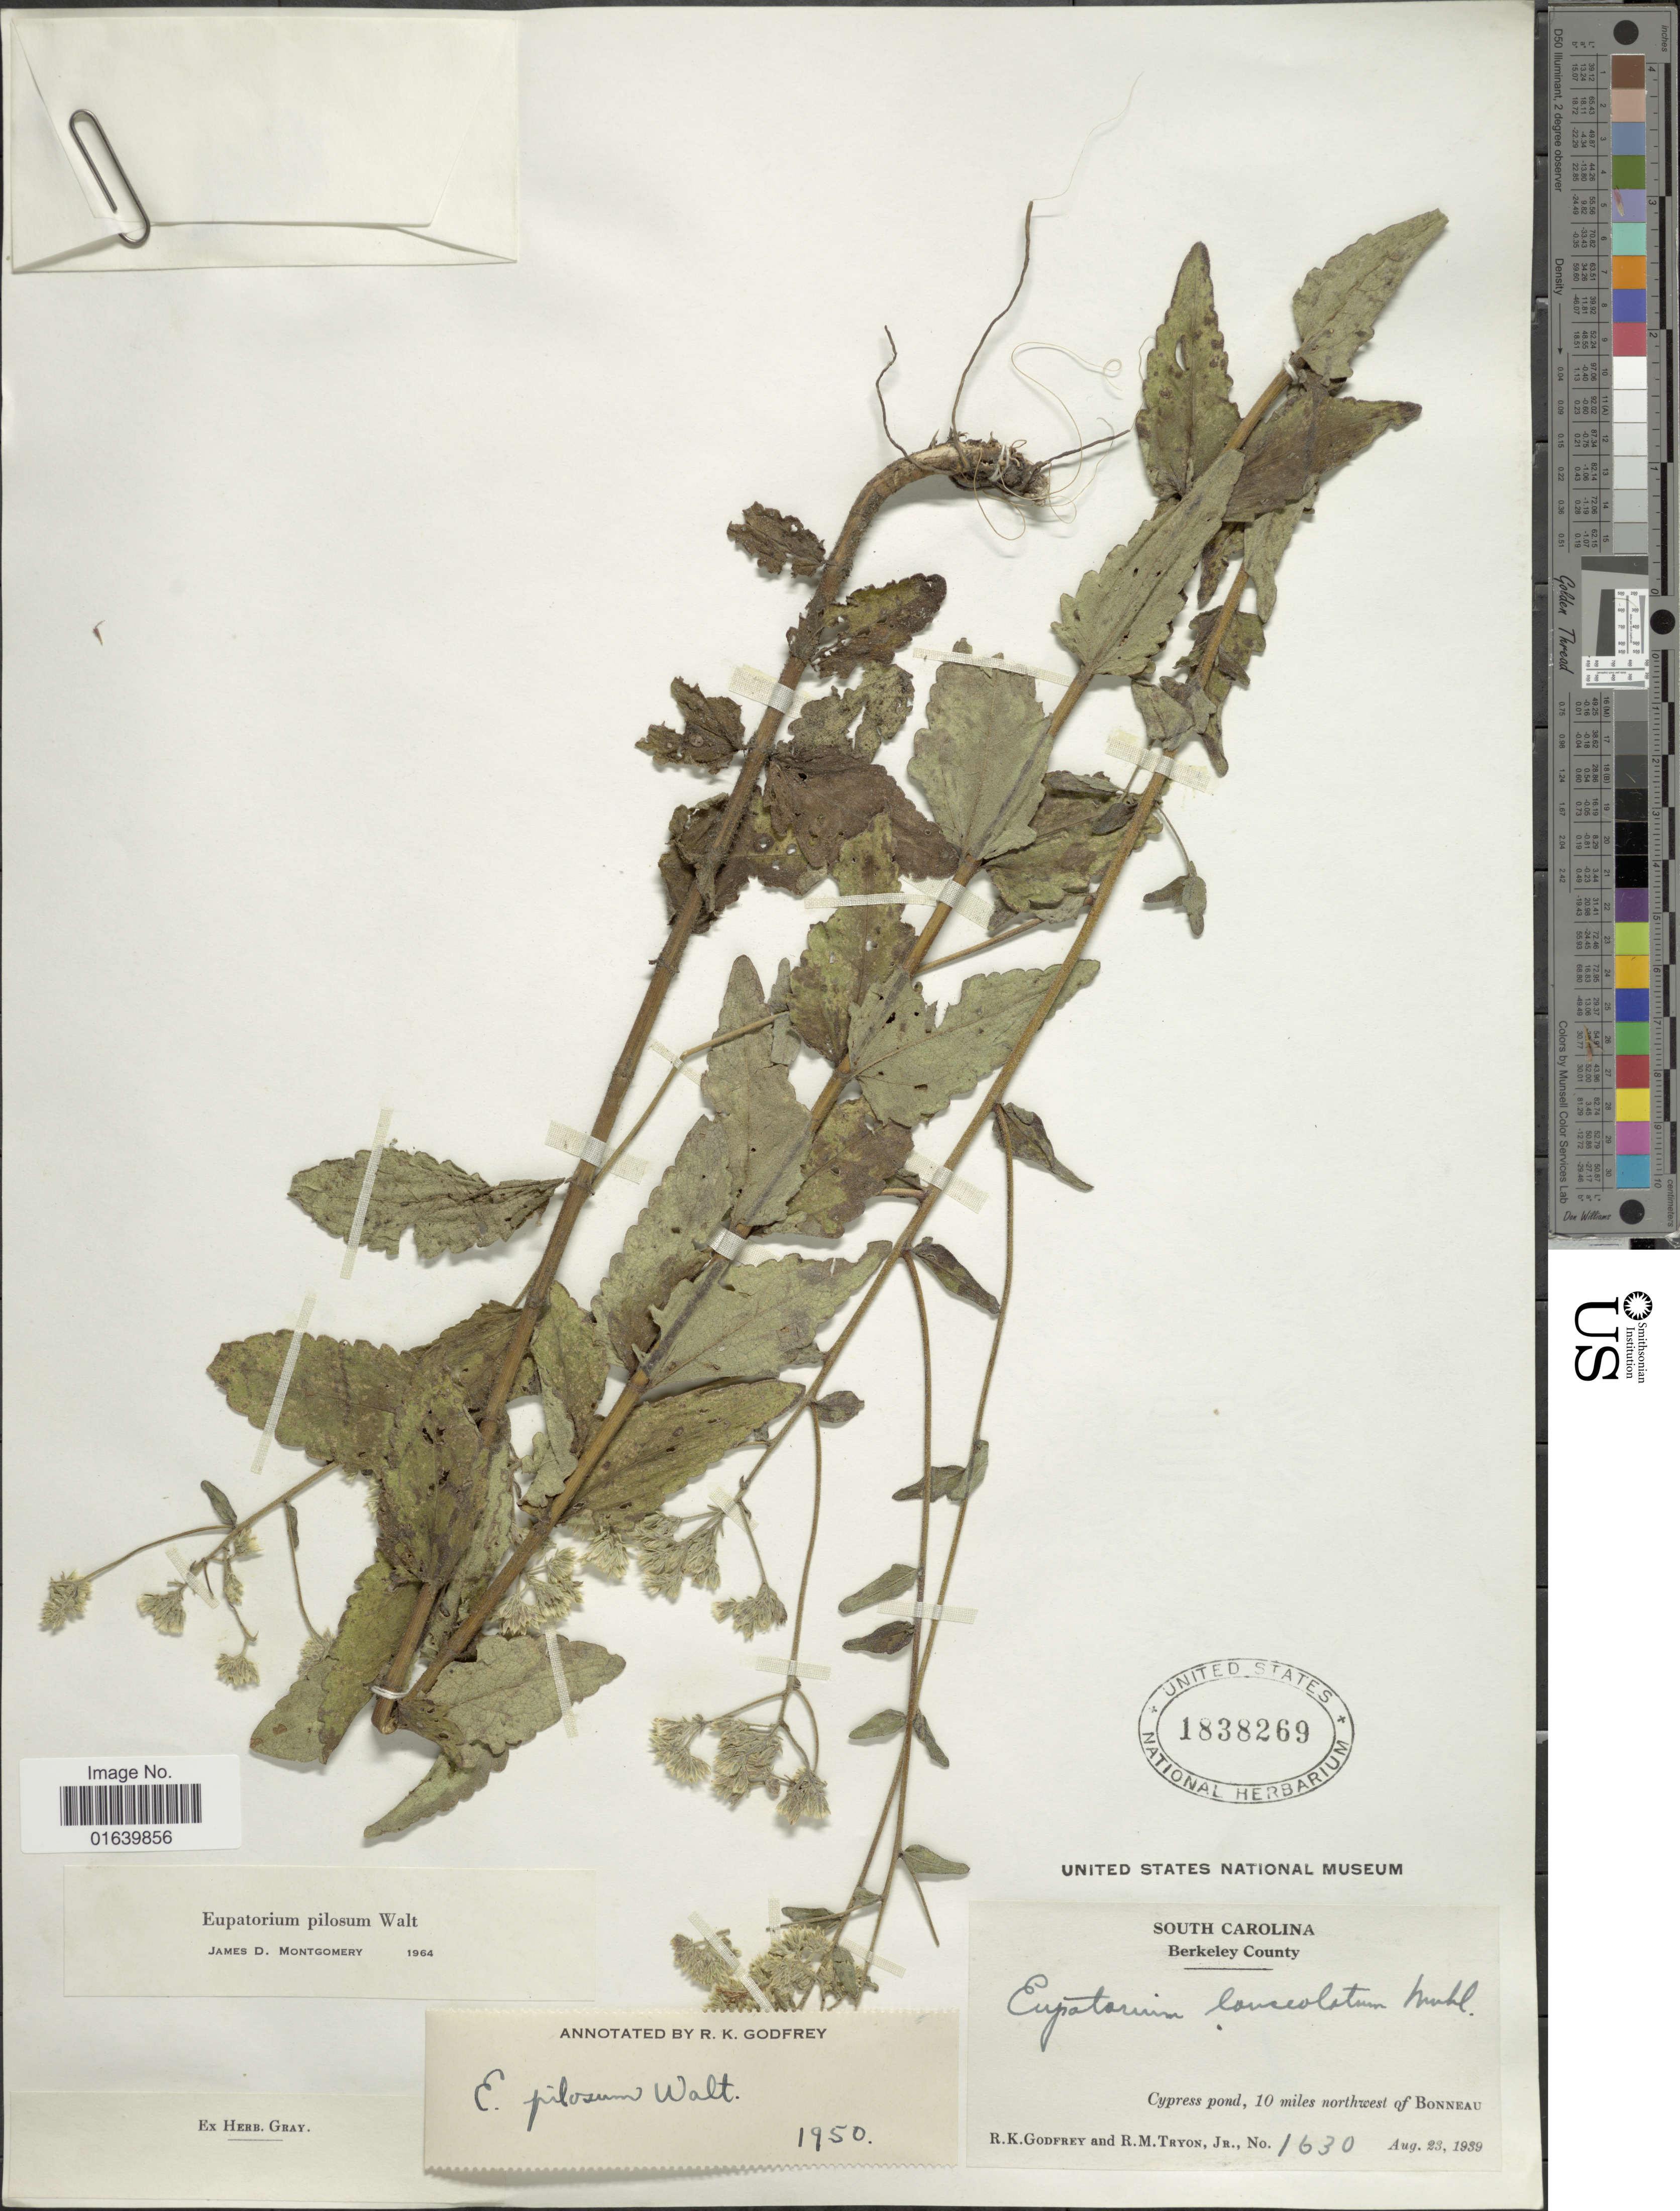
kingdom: Plantae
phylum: Tracheophyta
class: Magnoliopsida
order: Asterales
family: Asteraceae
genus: Eupatorium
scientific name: Eupatorium pilosum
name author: Walter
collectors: R. K. Godfrey & R. M. Tryon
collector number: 1630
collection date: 1939-08-23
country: United States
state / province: South Carolina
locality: South Carolina, Berkeley County, Cypress pond, 10 miles northwest of Bonneau.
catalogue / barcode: US 1838269